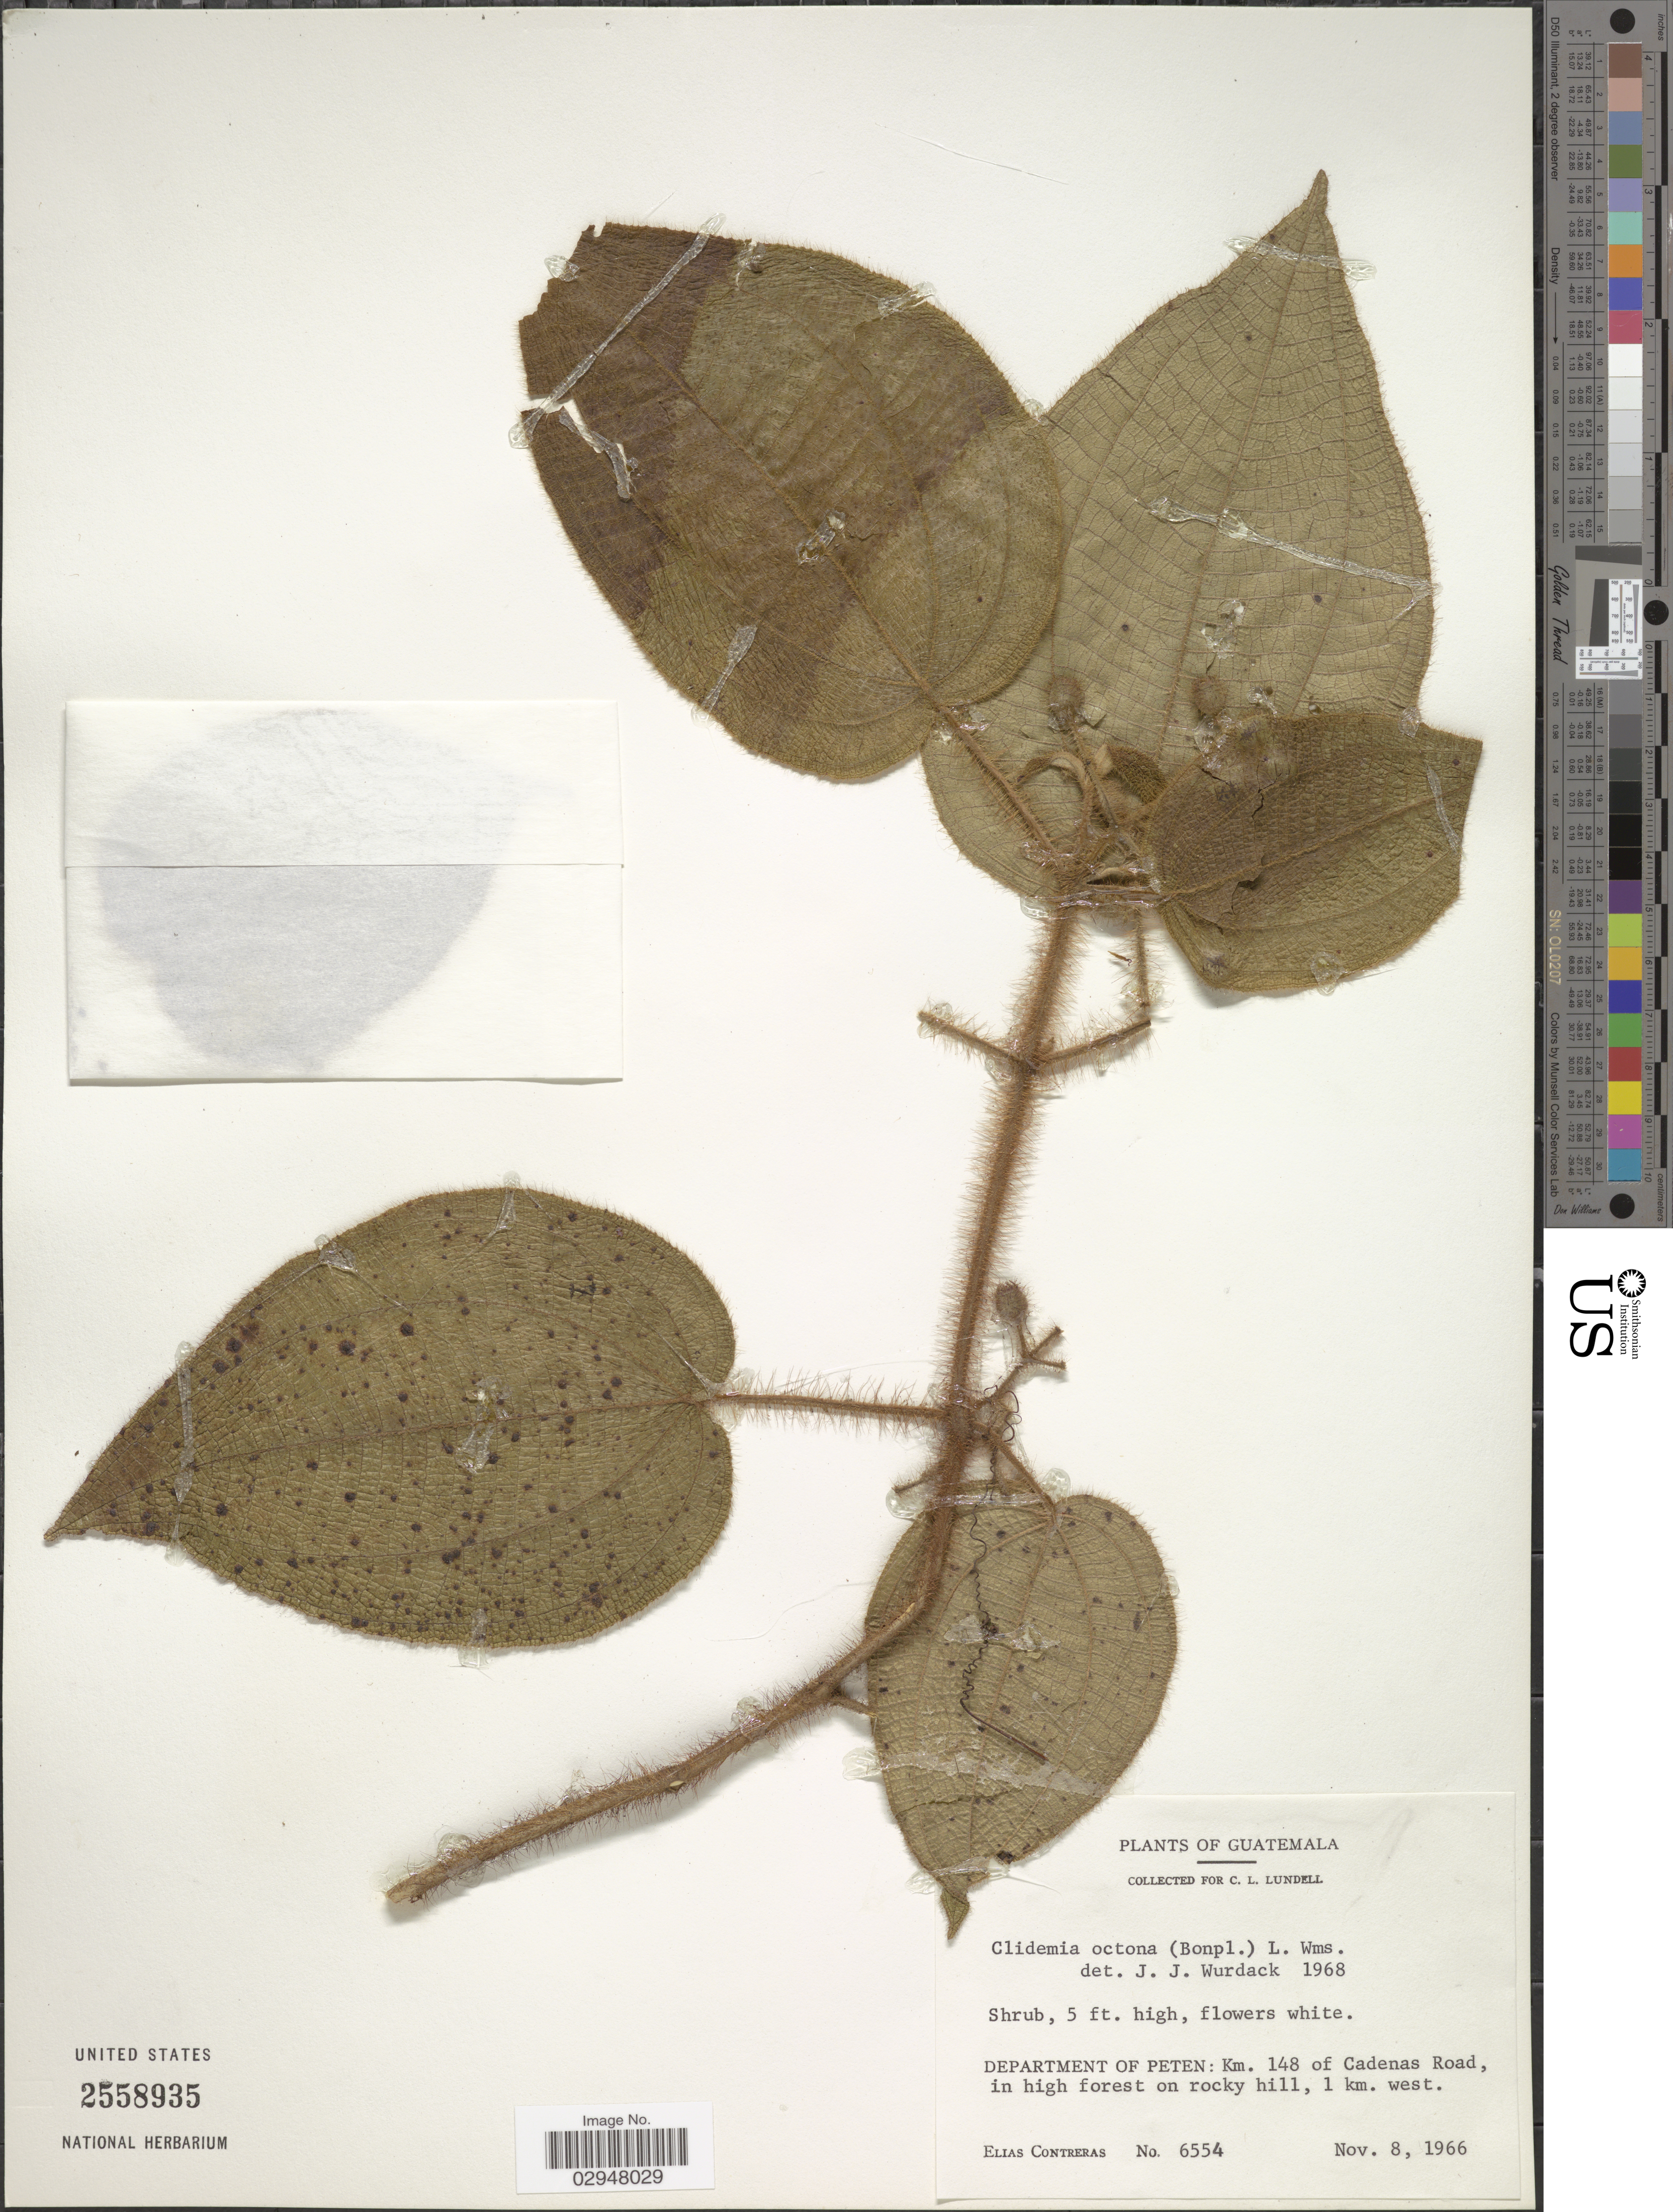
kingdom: Plantae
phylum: Tracheophyta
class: Magnoliopsida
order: Myrtales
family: Melastomataceae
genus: Clidemia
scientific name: Clidemia octona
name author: (Bonpl.) L.O. Williams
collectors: E. Contreras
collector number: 6554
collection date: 1966-11-08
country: Guatemala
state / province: El Petén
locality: Department of Peten, Km. 148 of Cadenas Road, in high forest on rocky hill, 1 km. west.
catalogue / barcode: US 2558935